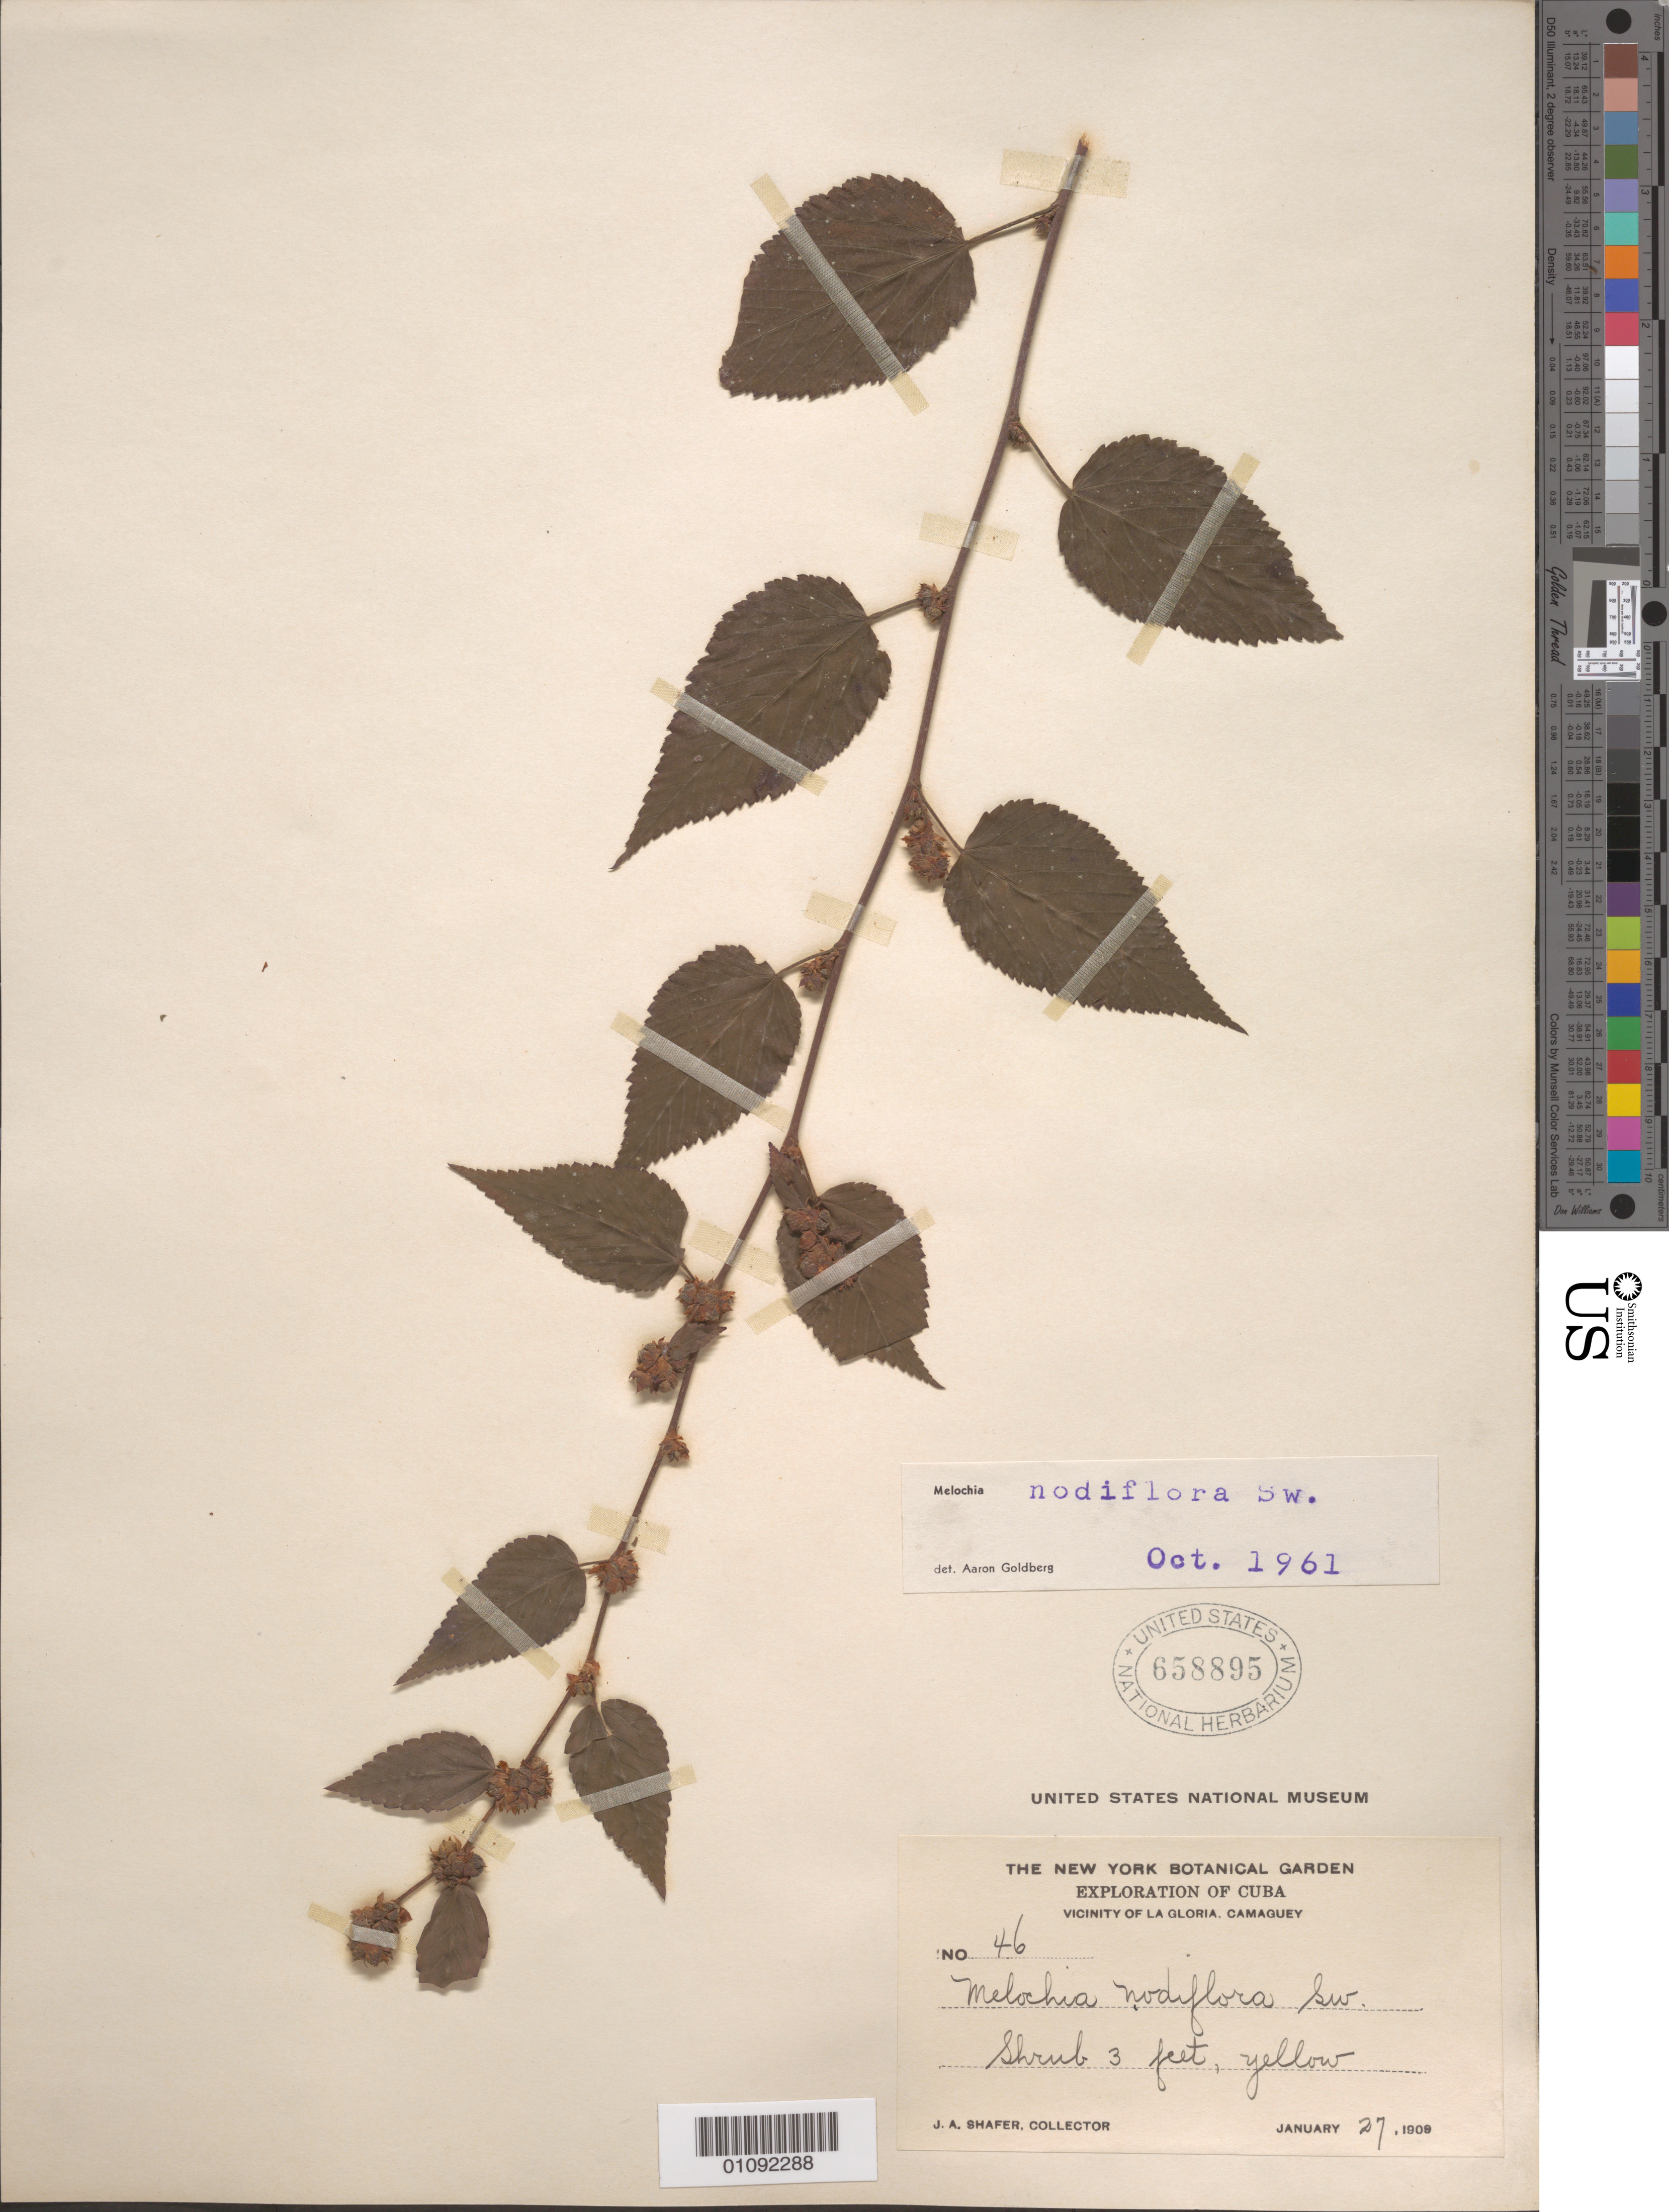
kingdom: Plantae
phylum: Tracheophyta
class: Magnoliopsida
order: Malvales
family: Malvaceae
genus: Melochia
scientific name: Melochia nodiflora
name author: Sw.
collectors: J. A. Shafer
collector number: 46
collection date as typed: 27 Jan 1909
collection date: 1909-01-27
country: Cuba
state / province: Camagüey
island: Cuba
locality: Vicinity of La Gloria, Camaguey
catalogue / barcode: US 658895